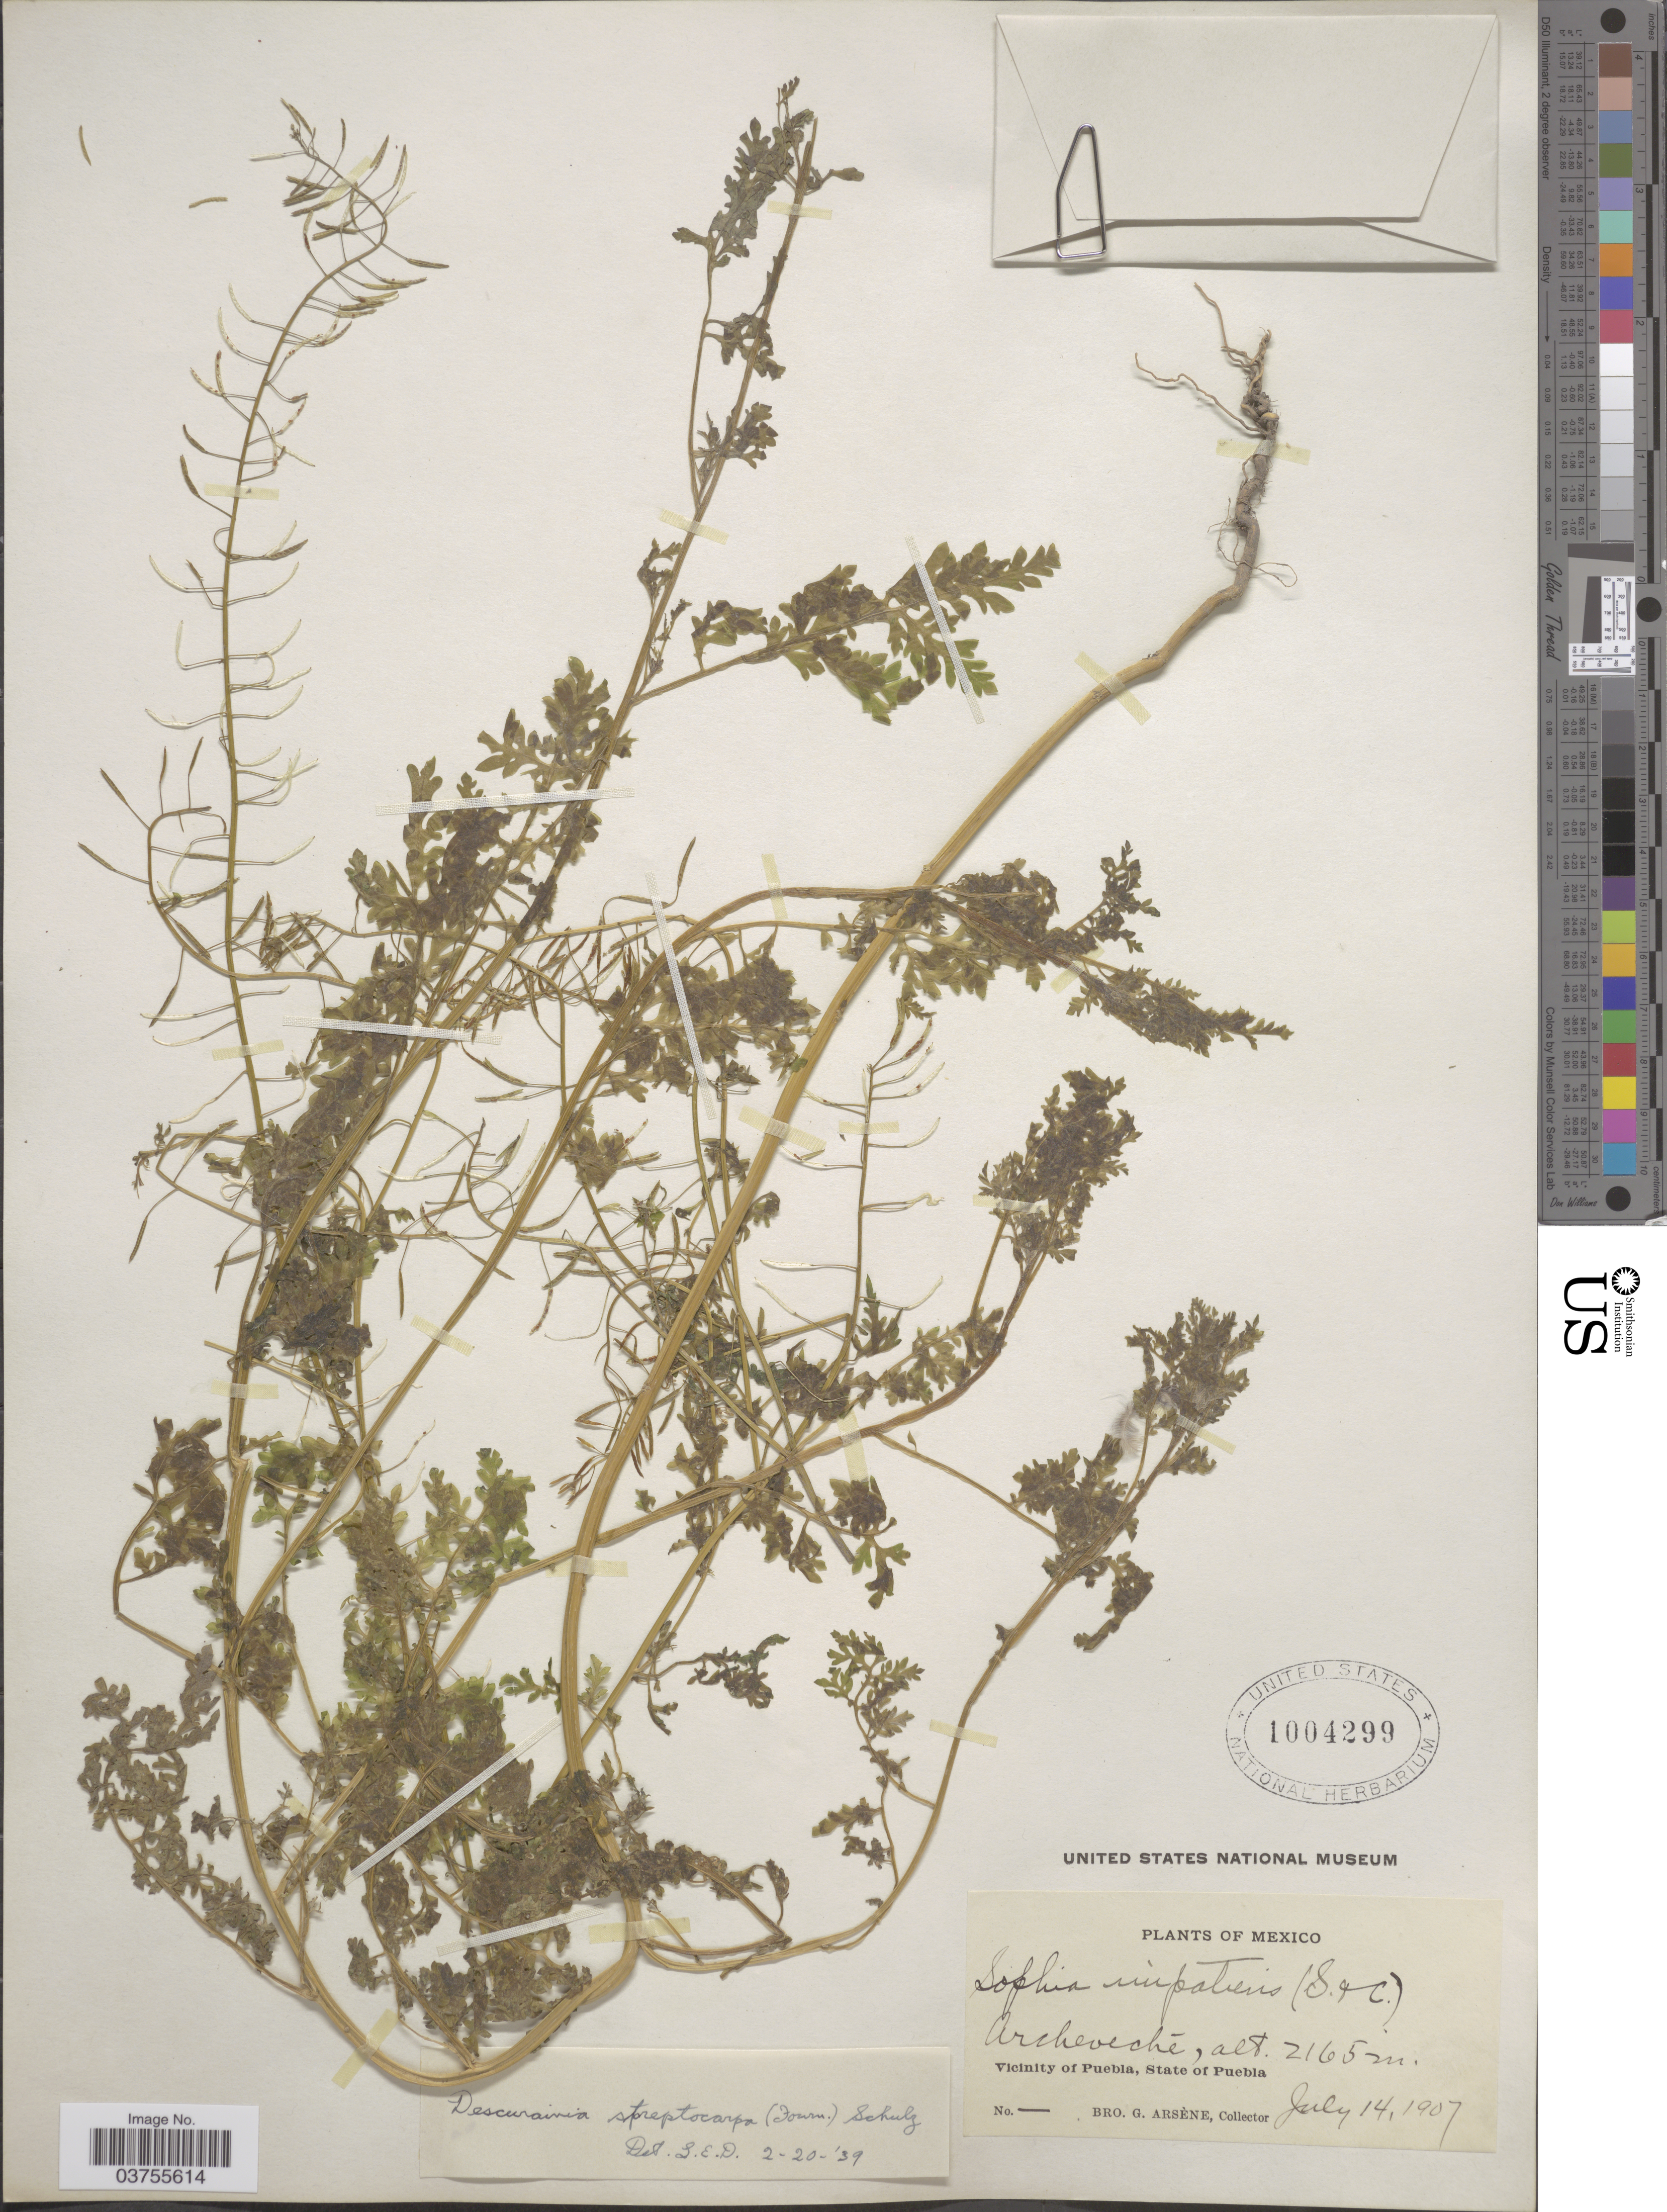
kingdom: Plantae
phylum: Tracheophyta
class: Magnoliopsida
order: Brassicales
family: Brassicaceae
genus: Descurainia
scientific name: Descurainia streptocarpa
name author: (E. Fourn. & C.A. Mey.) O.E. Schulz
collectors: Bro. G. Arsène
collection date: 1907-07-14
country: Mexico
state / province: Puebla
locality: Archeveché, Vicinity of Puebla.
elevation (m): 2165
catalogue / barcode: US 1004299